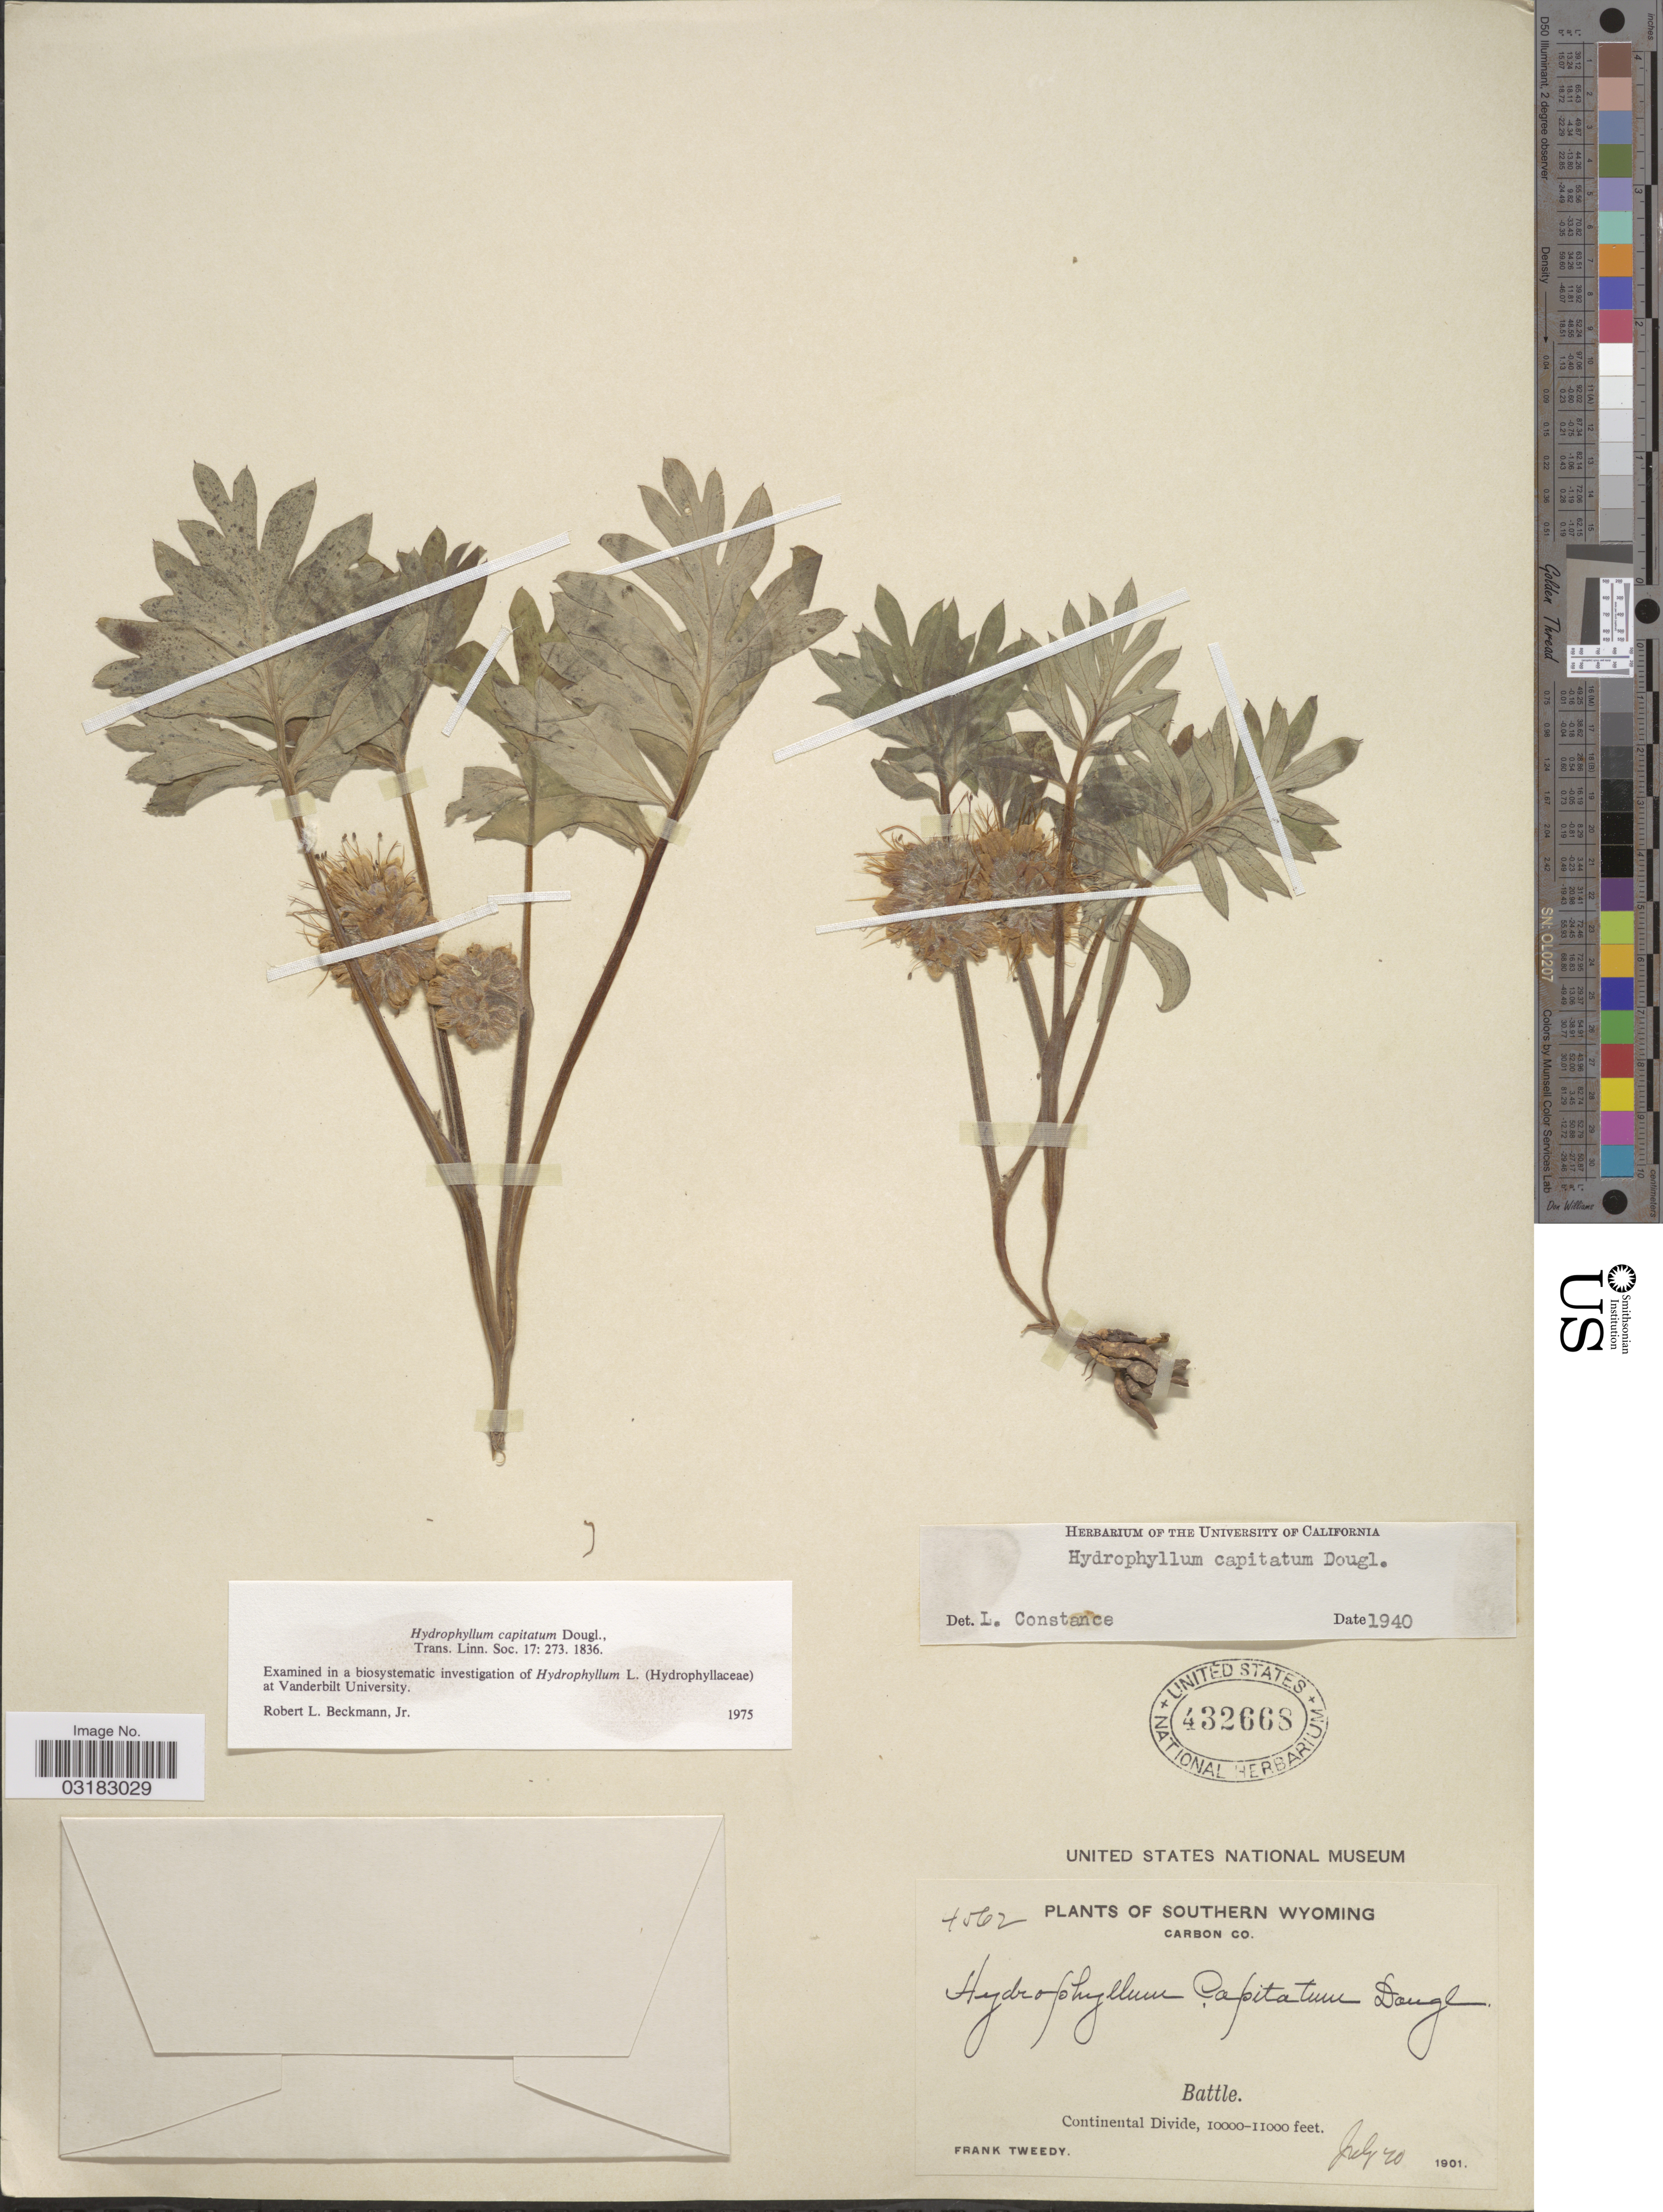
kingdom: Plantae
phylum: Tracheophyta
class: Magnoliopsida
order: Boraginales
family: Hydrophyllaceae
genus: Hydrophyllum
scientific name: Hydrophyllum capitatum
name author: Douglas ex Benth.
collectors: F. Tweedy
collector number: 4062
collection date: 1901-07-10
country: United States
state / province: Wyoming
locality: Southern Wyoming. Carbon Co. Battle. Continental Divide.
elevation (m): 3048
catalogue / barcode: US 432668